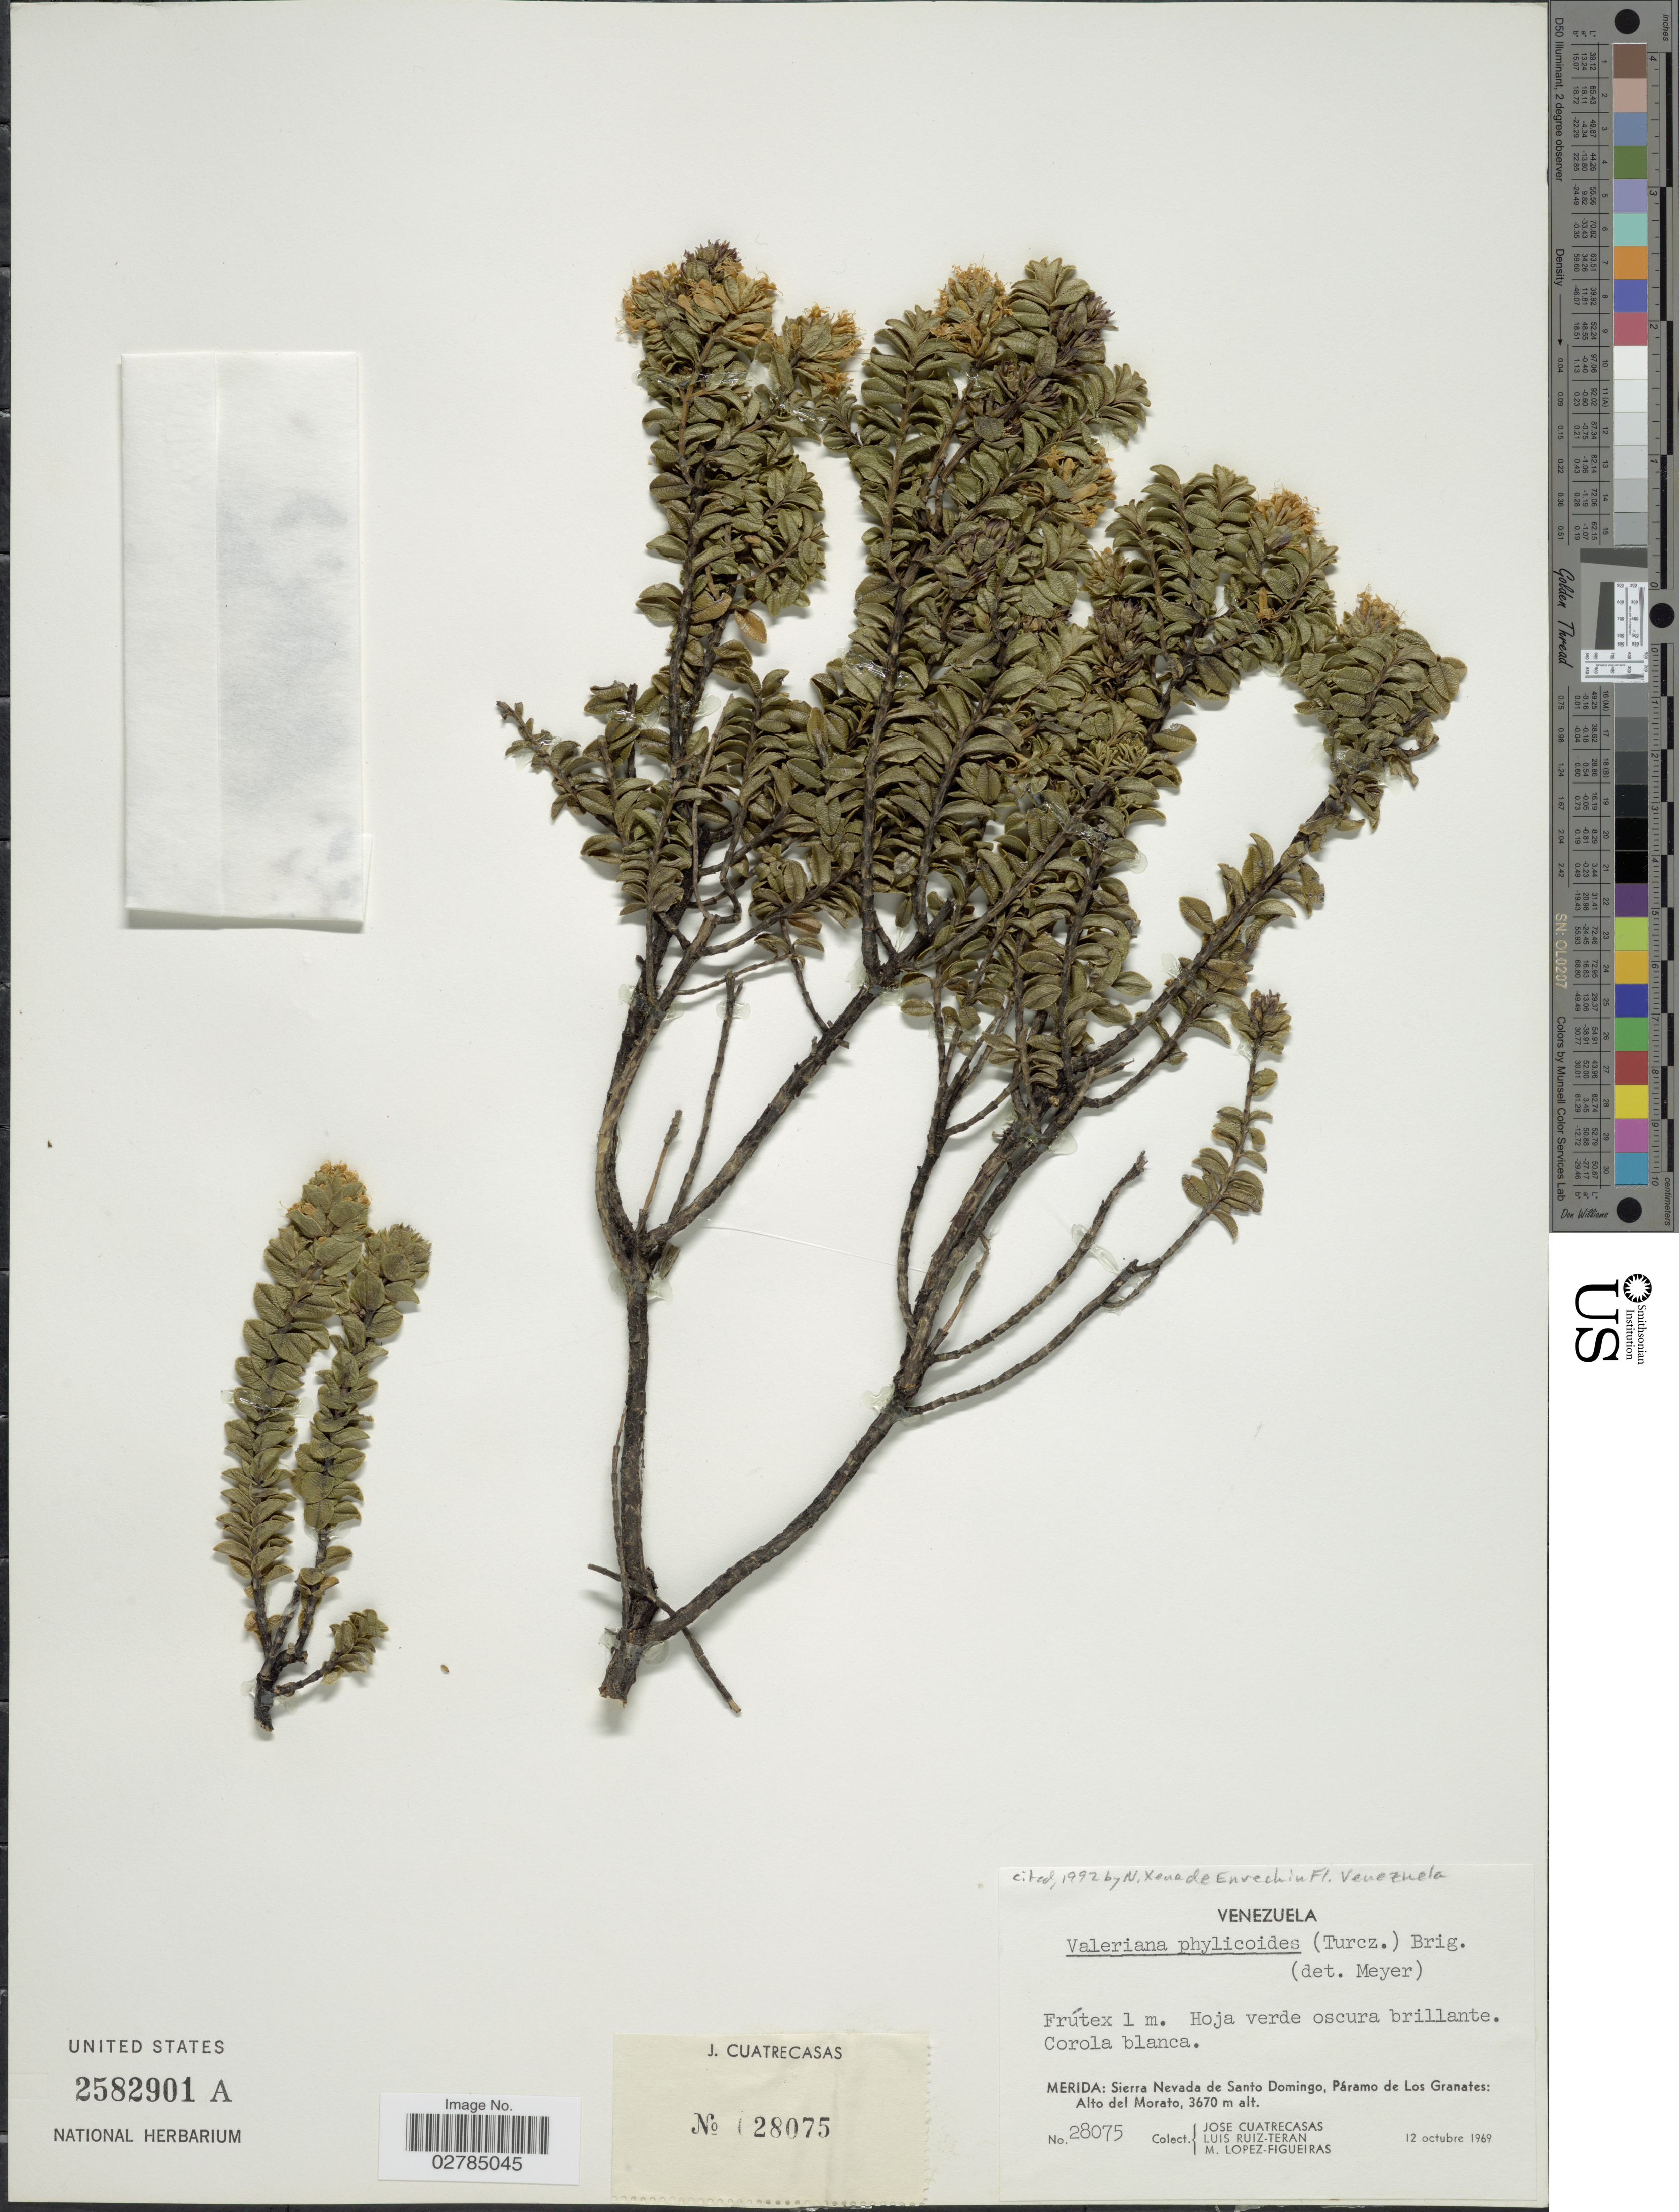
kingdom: Plantae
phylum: Tracheophyta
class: Magnoliopsida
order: Dipsacales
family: Caprifoliaceae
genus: Valeriana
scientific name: Valeriana phylicoides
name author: (Turcz.) Briq.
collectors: J. Cuatrecasas, L. Teran & M. López Figueiras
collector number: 28075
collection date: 1969-10-12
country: Venezuela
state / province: Mérida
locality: Sierra Nevada de Santo Domingo, Páramo de Los Granates, Alto del Morato.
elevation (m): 3670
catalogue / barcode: US 2582901A